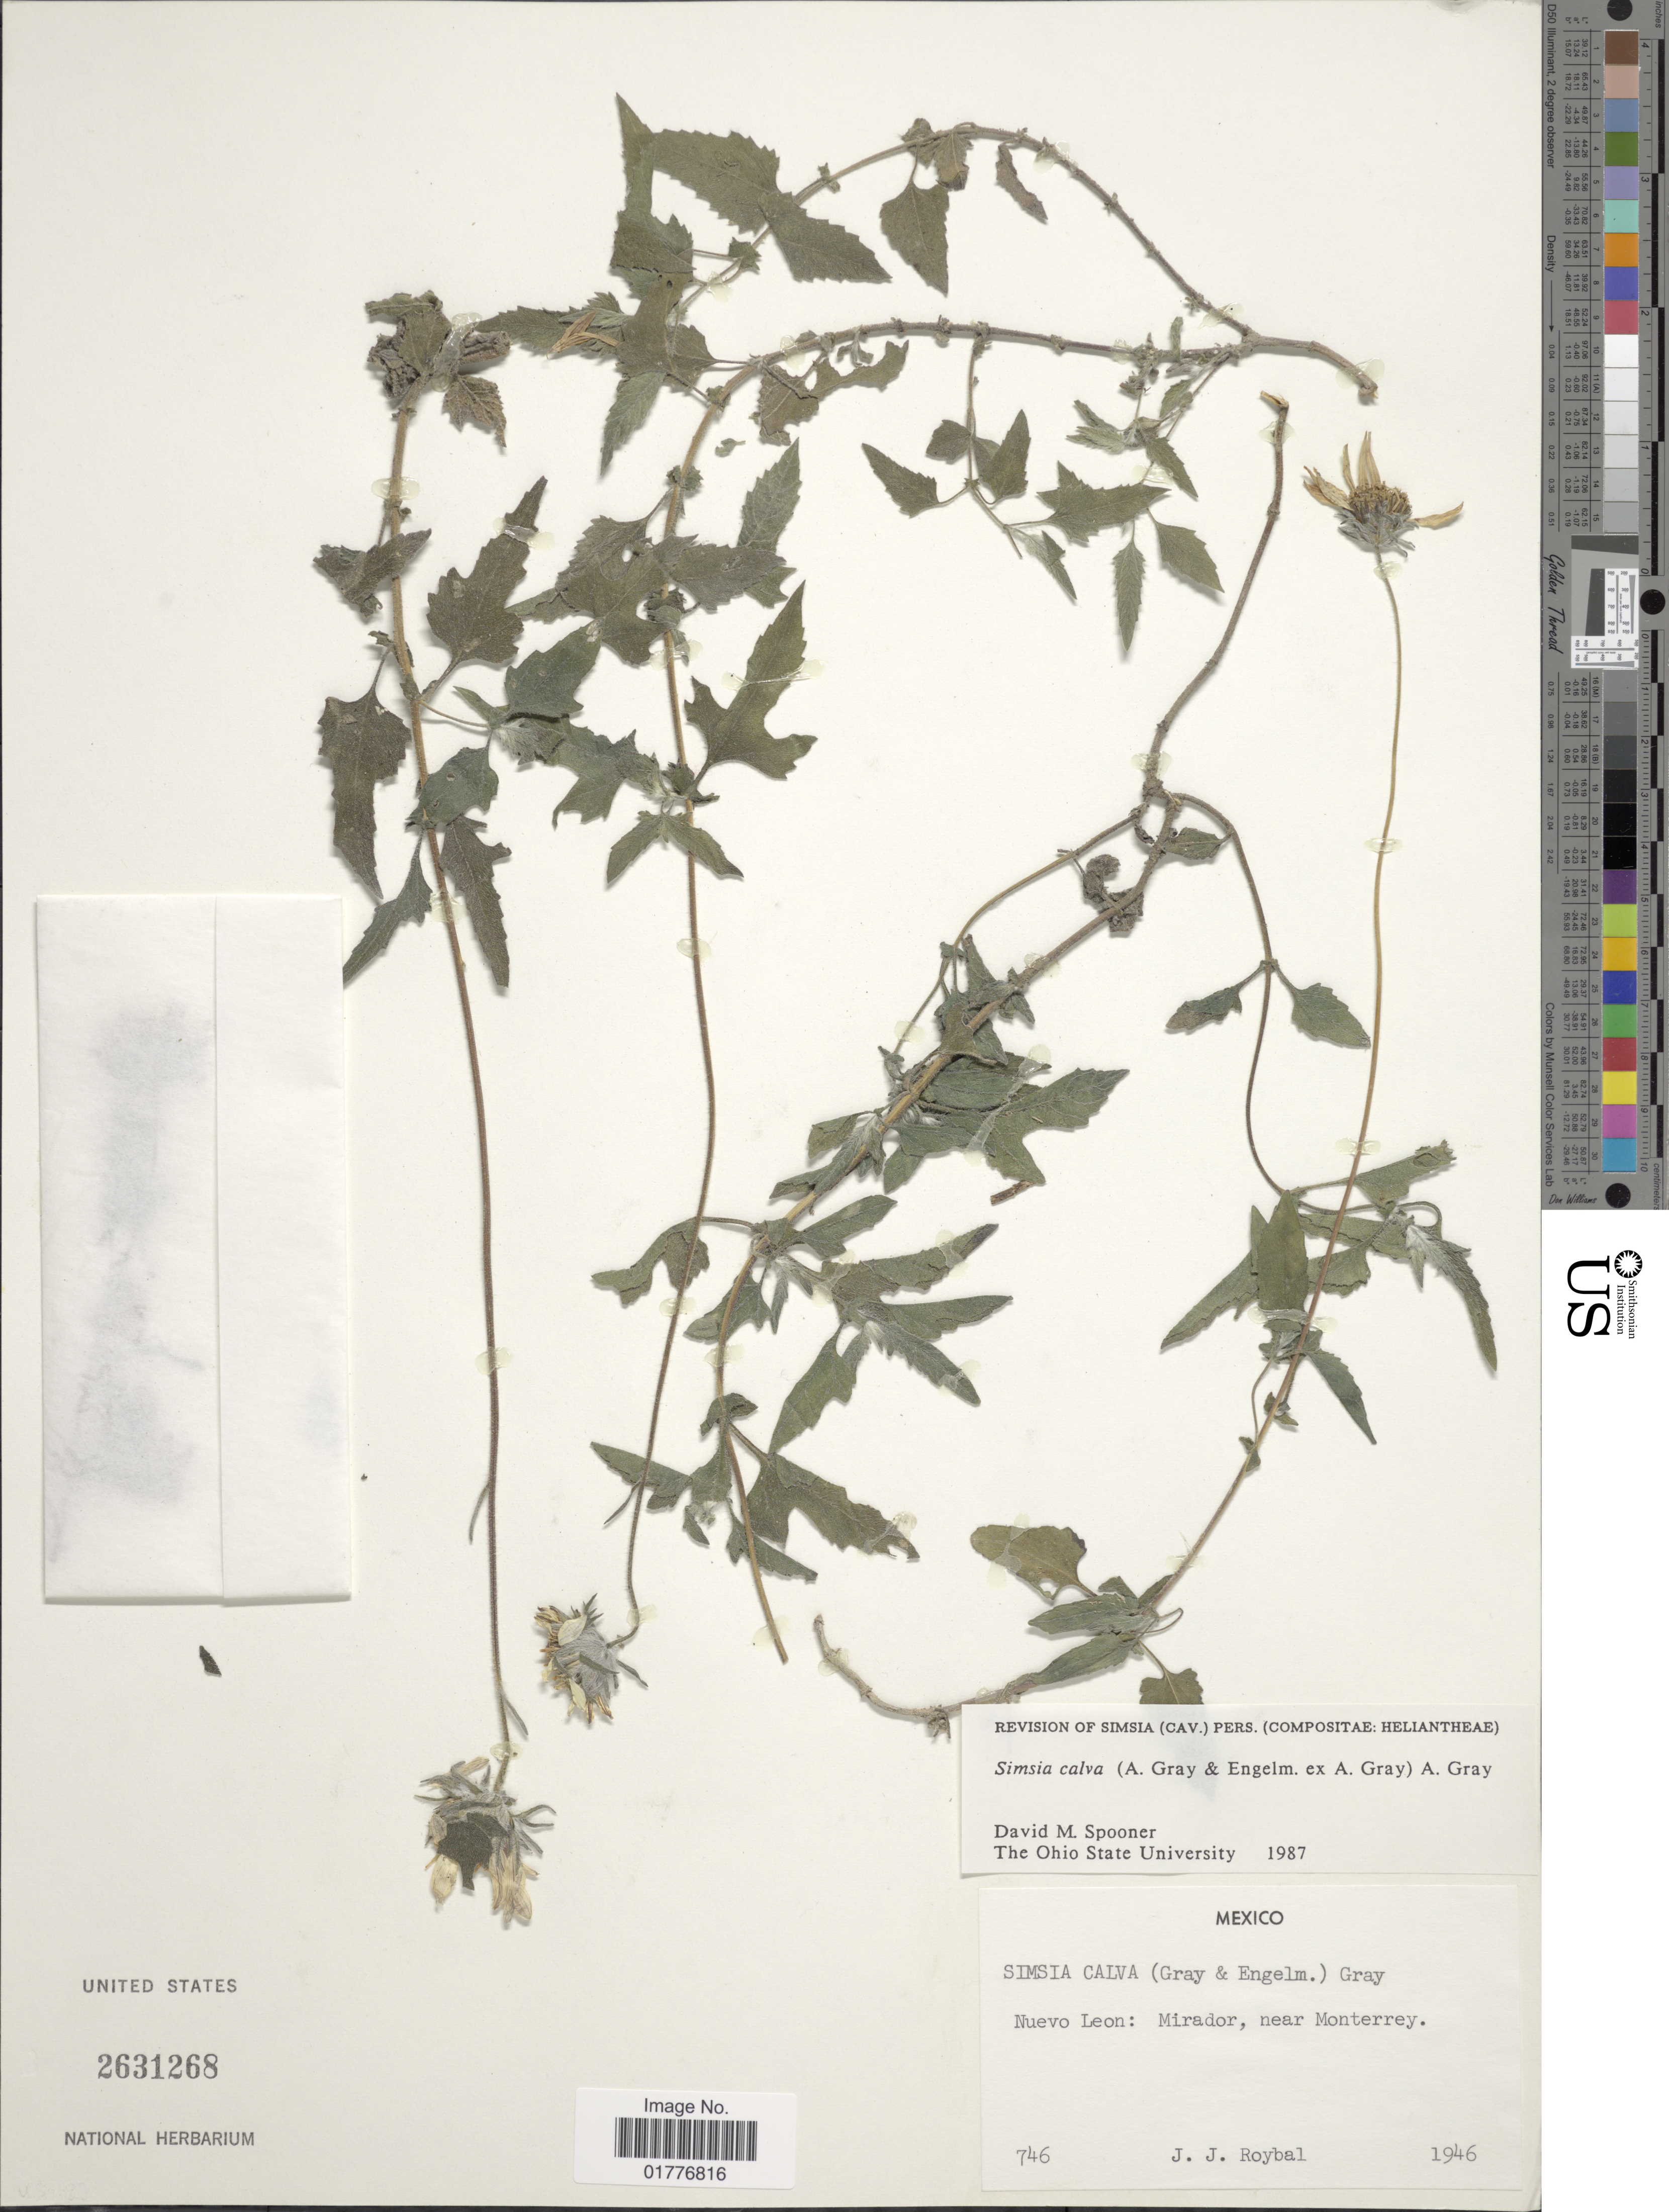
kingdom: Plantae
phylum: Tracheophyta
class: Magnoliopsida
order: Asterales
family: Asteraceae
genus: Simsia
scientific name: Simsia calva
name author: A. Gray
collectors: J. J. Roybal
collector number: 746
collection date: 1946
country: Mexico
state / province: Nuevo León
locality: Mirador, near Monterrey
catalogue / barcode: US 2631268